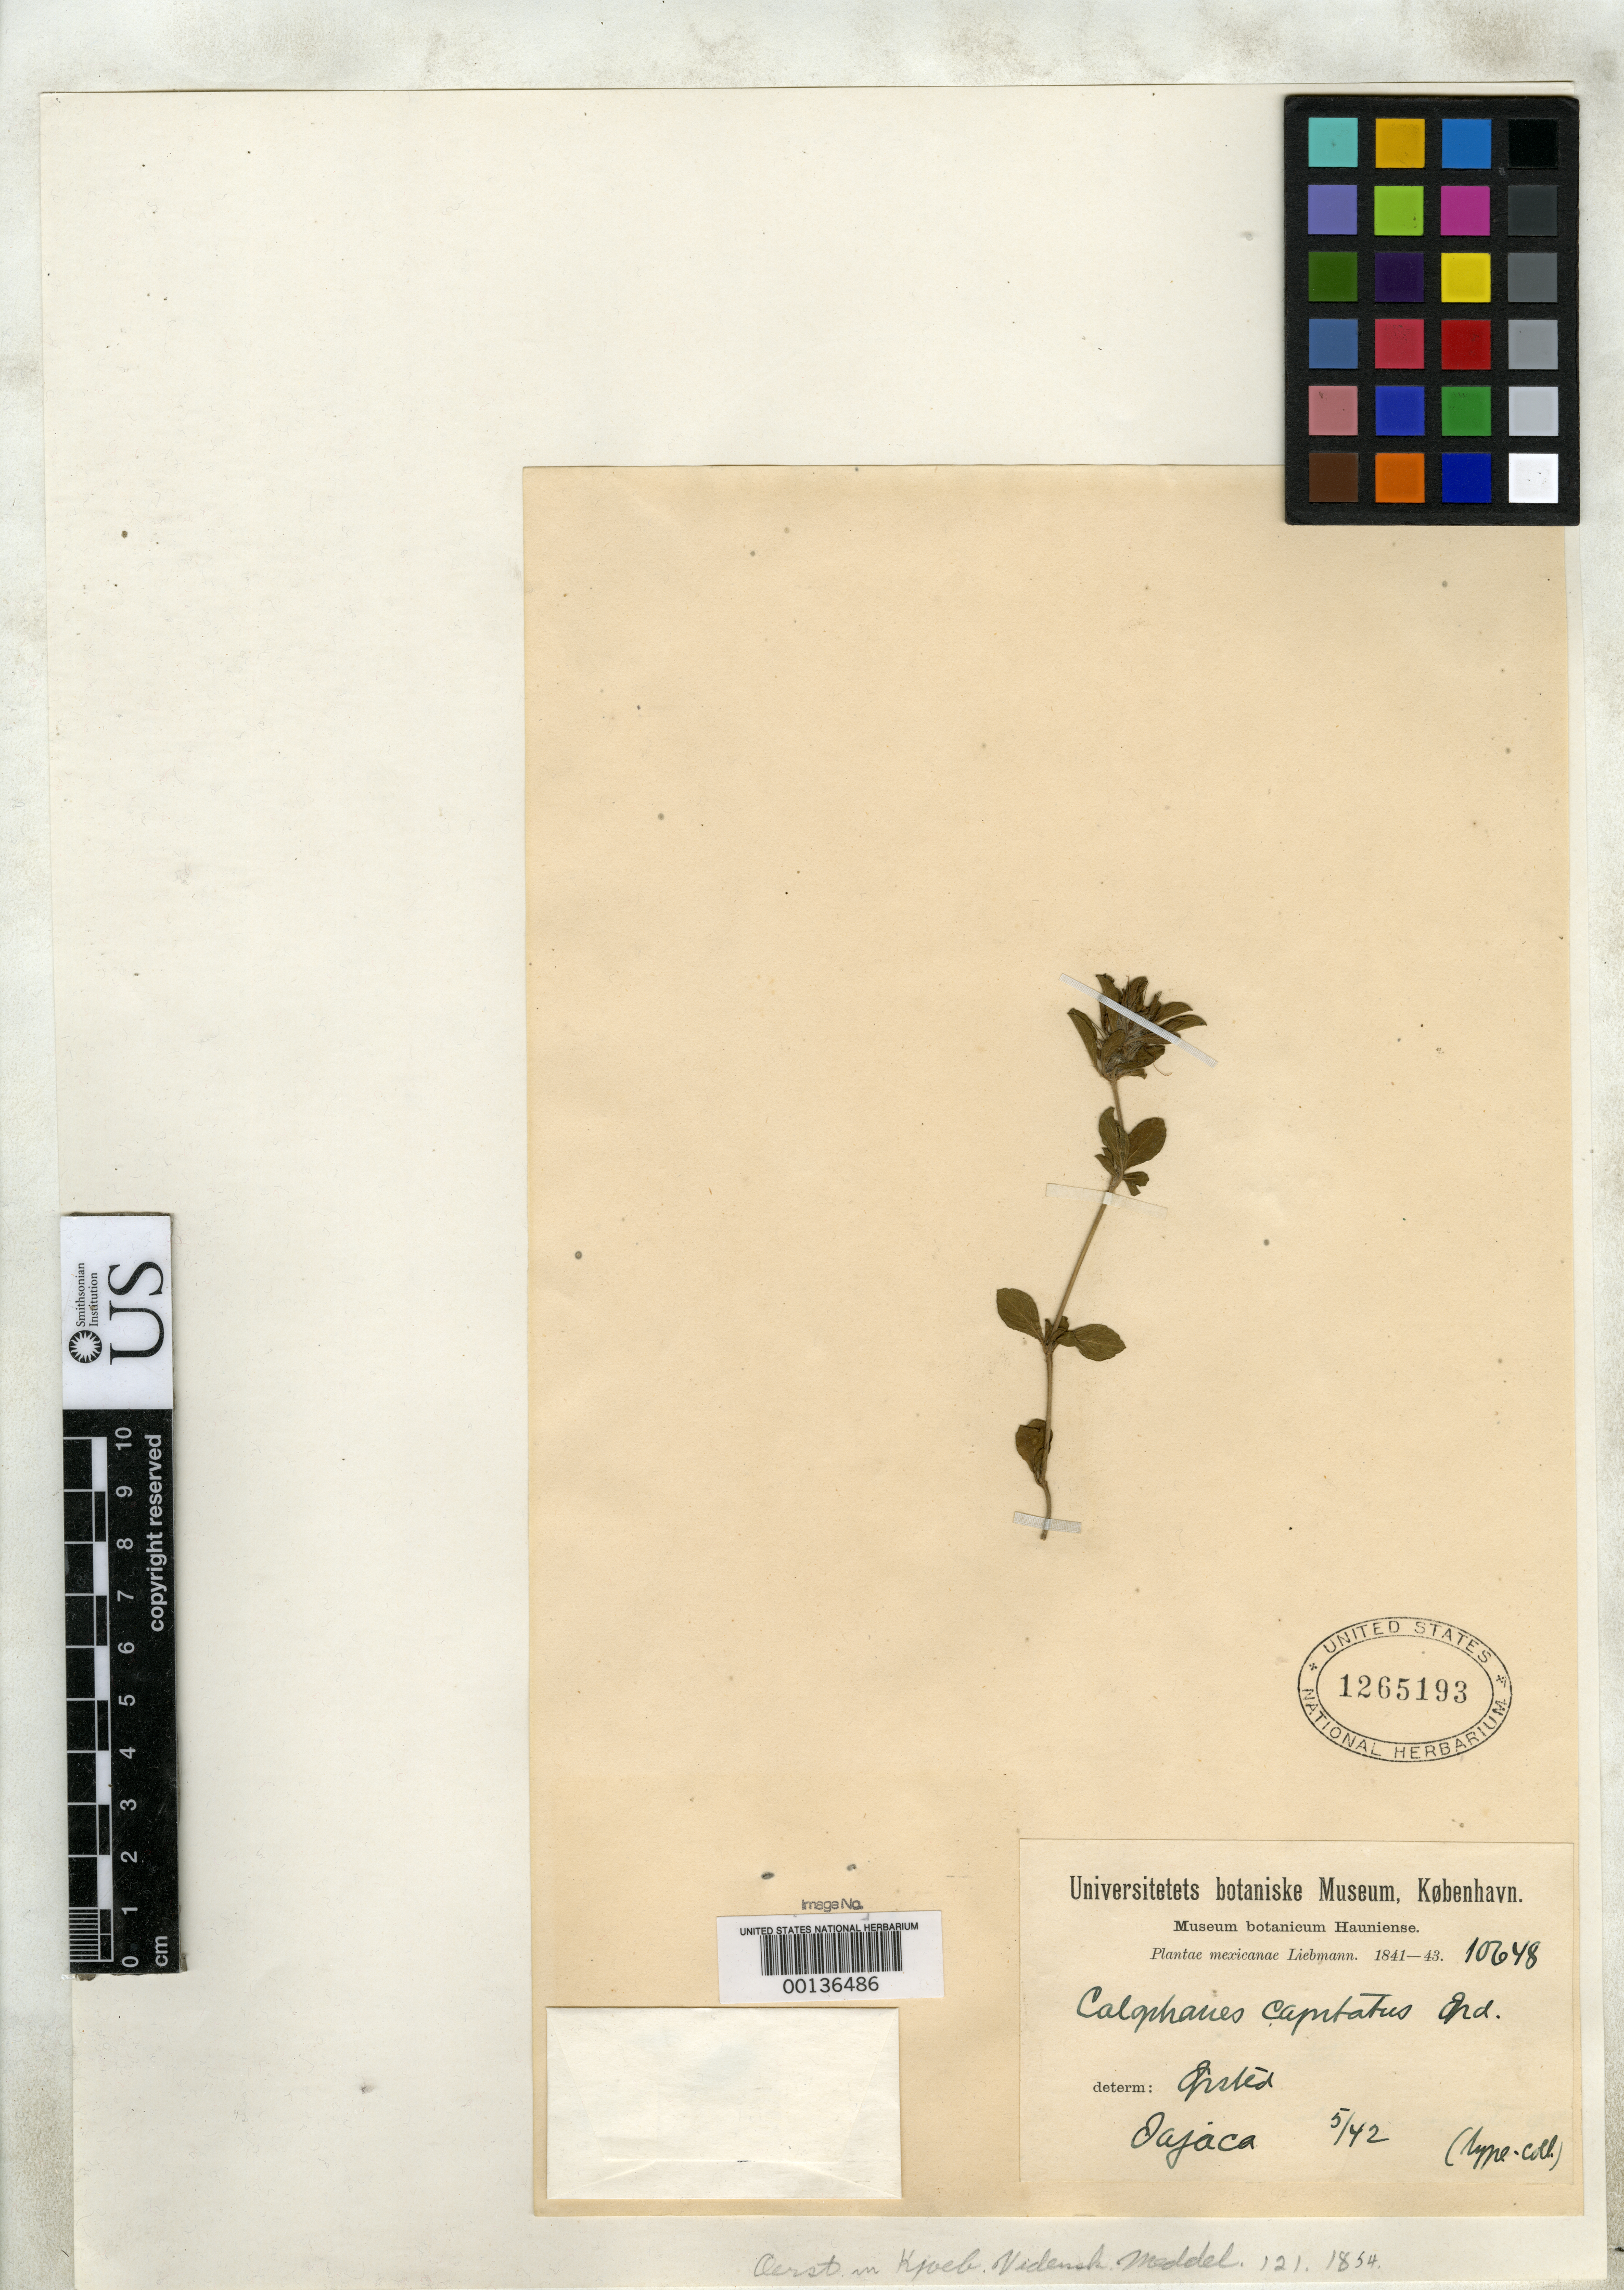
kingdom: Plantae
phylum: Tracheophyta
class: Magnoliopsida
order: Lamiales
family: Acanthaceae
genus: Calophanes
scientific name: Calophanes capitatus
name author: Oerst.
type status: Type Collection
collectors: F. M. Liebmann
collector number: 10648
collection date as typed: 1841 to -- --- 1843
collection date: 1841/1843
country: Mexico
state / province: Oaxaca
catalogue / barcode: US 1265193